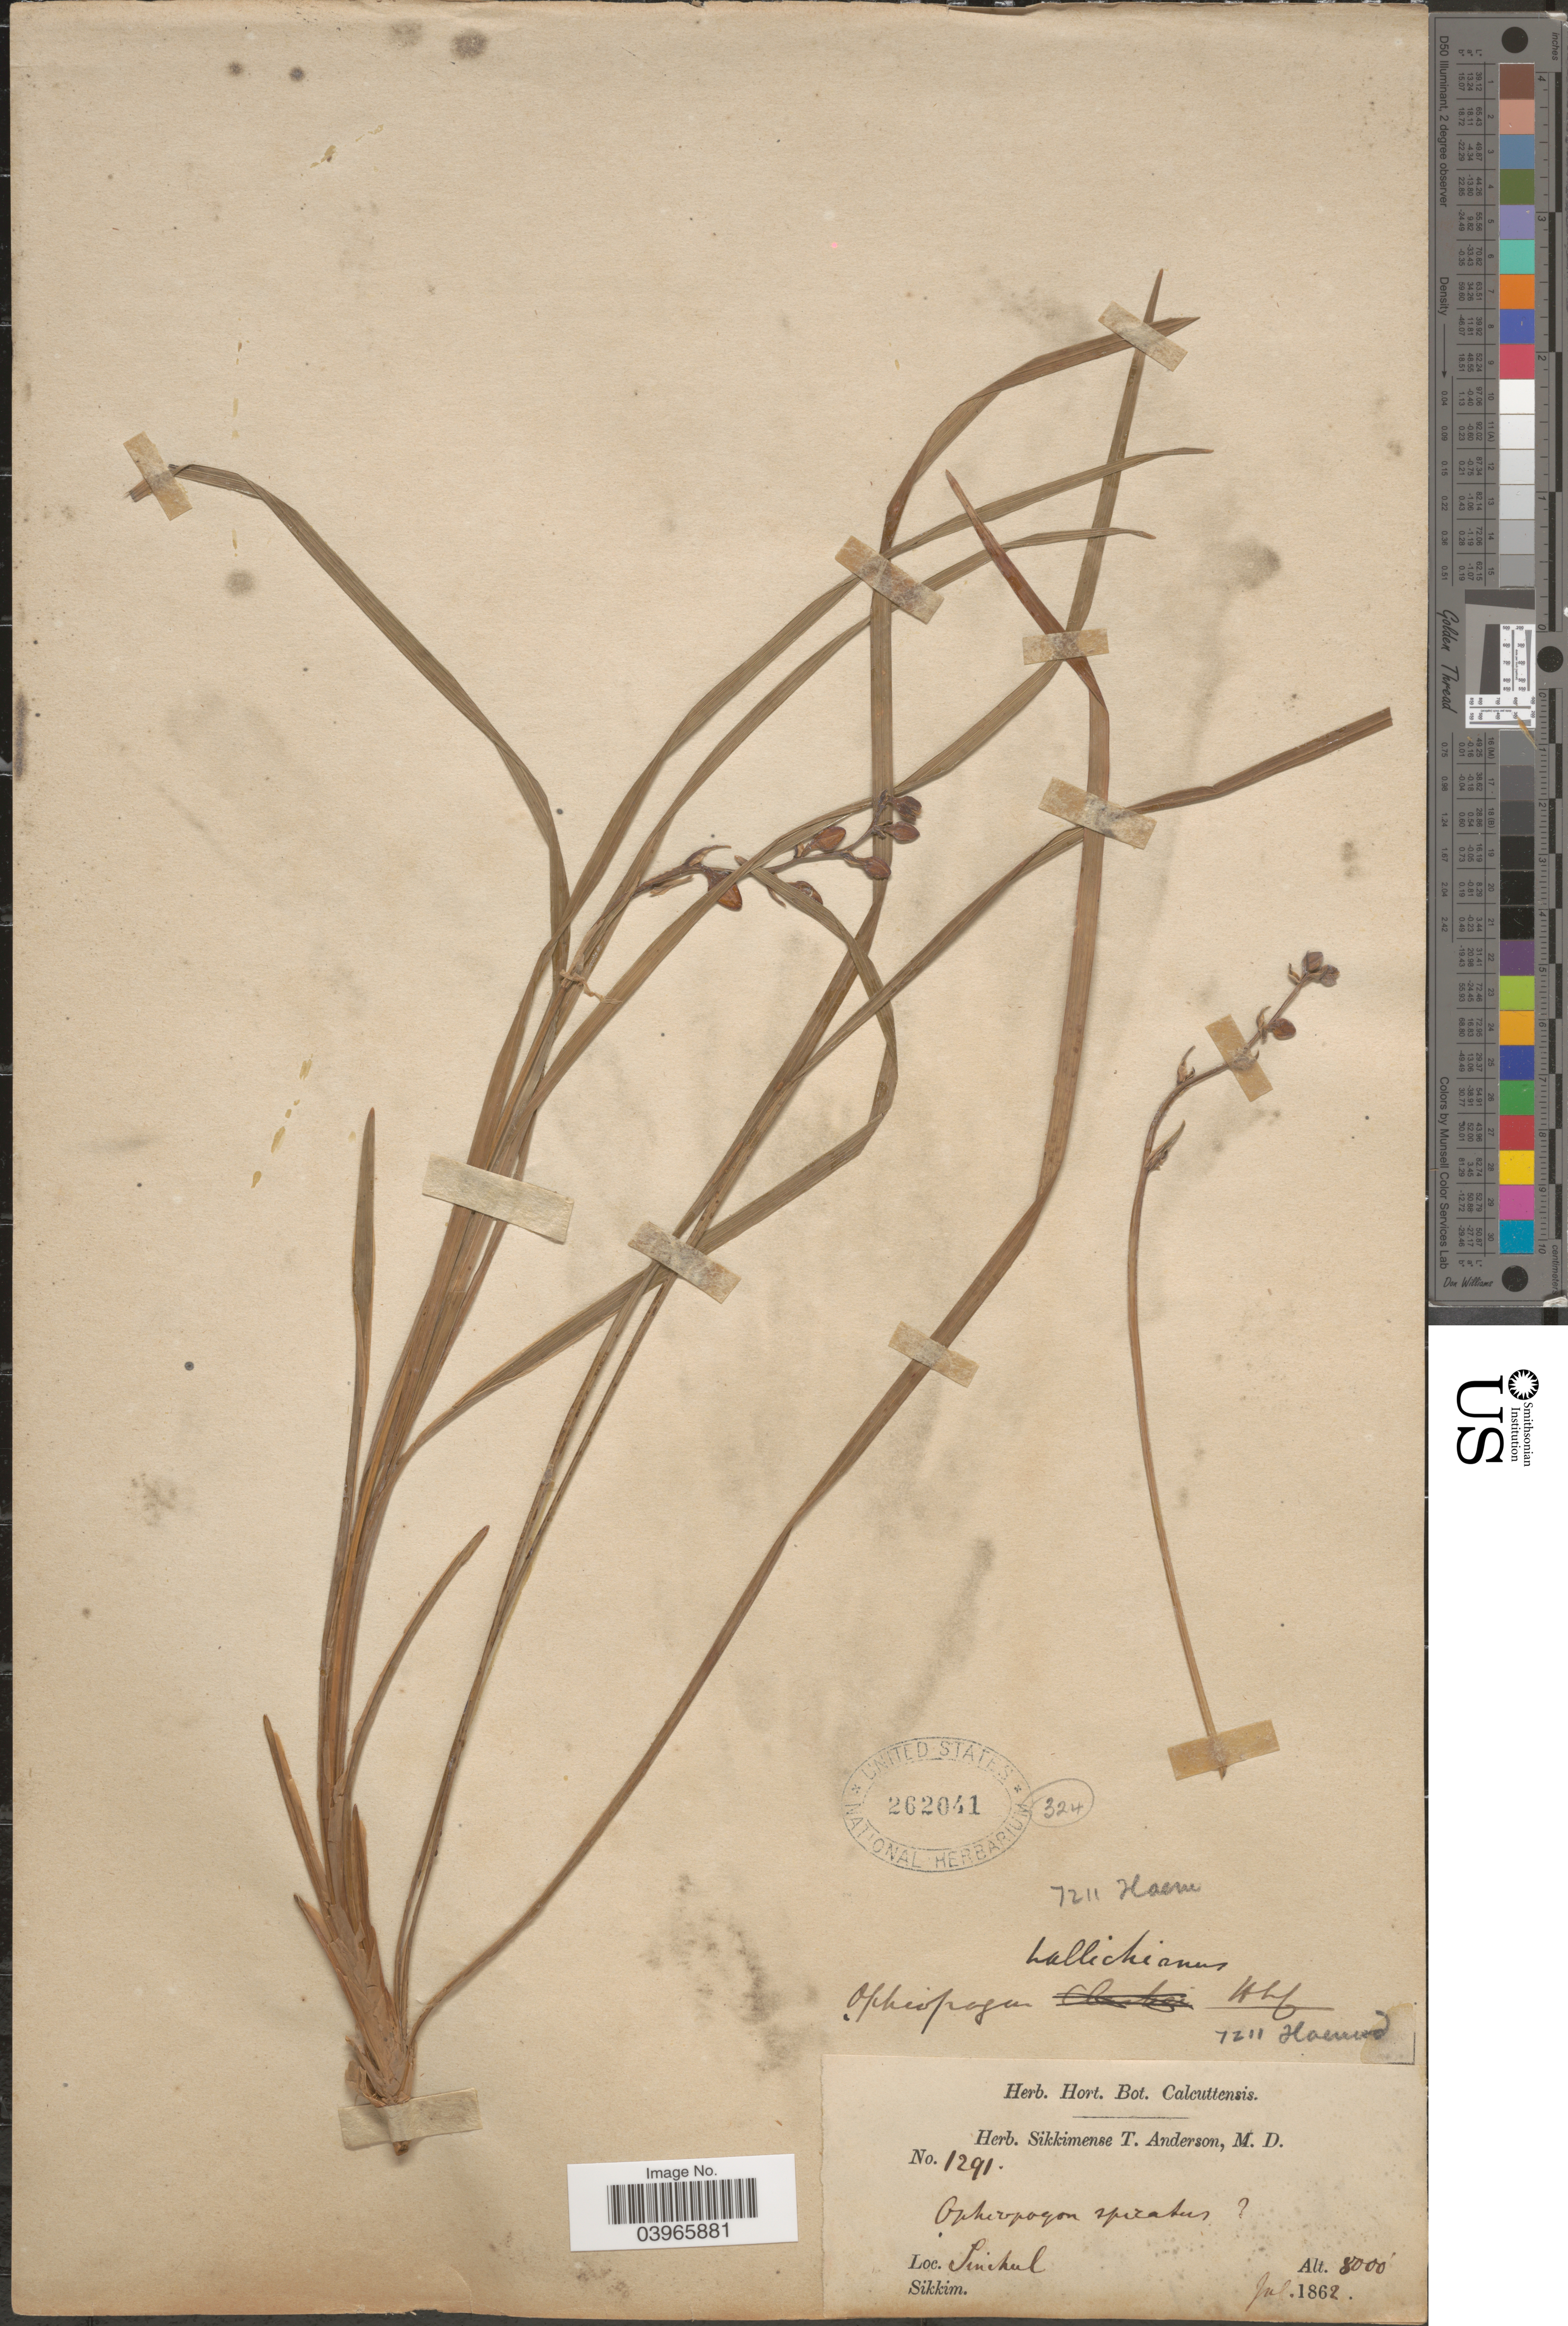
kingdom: Plantae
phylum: Tracheophyta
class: Liliopsida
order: Asparagales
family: Asparagaceae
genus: Ophiopogon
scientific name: Ophiopogon wallichianus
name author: (Kunth) Hook. f.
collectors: Ex herb. Sikkimense T. Anderson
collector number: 1291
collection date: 1862-07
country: India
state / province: Sikkim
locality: Senchal.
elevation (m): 2438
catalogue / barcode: US 262041